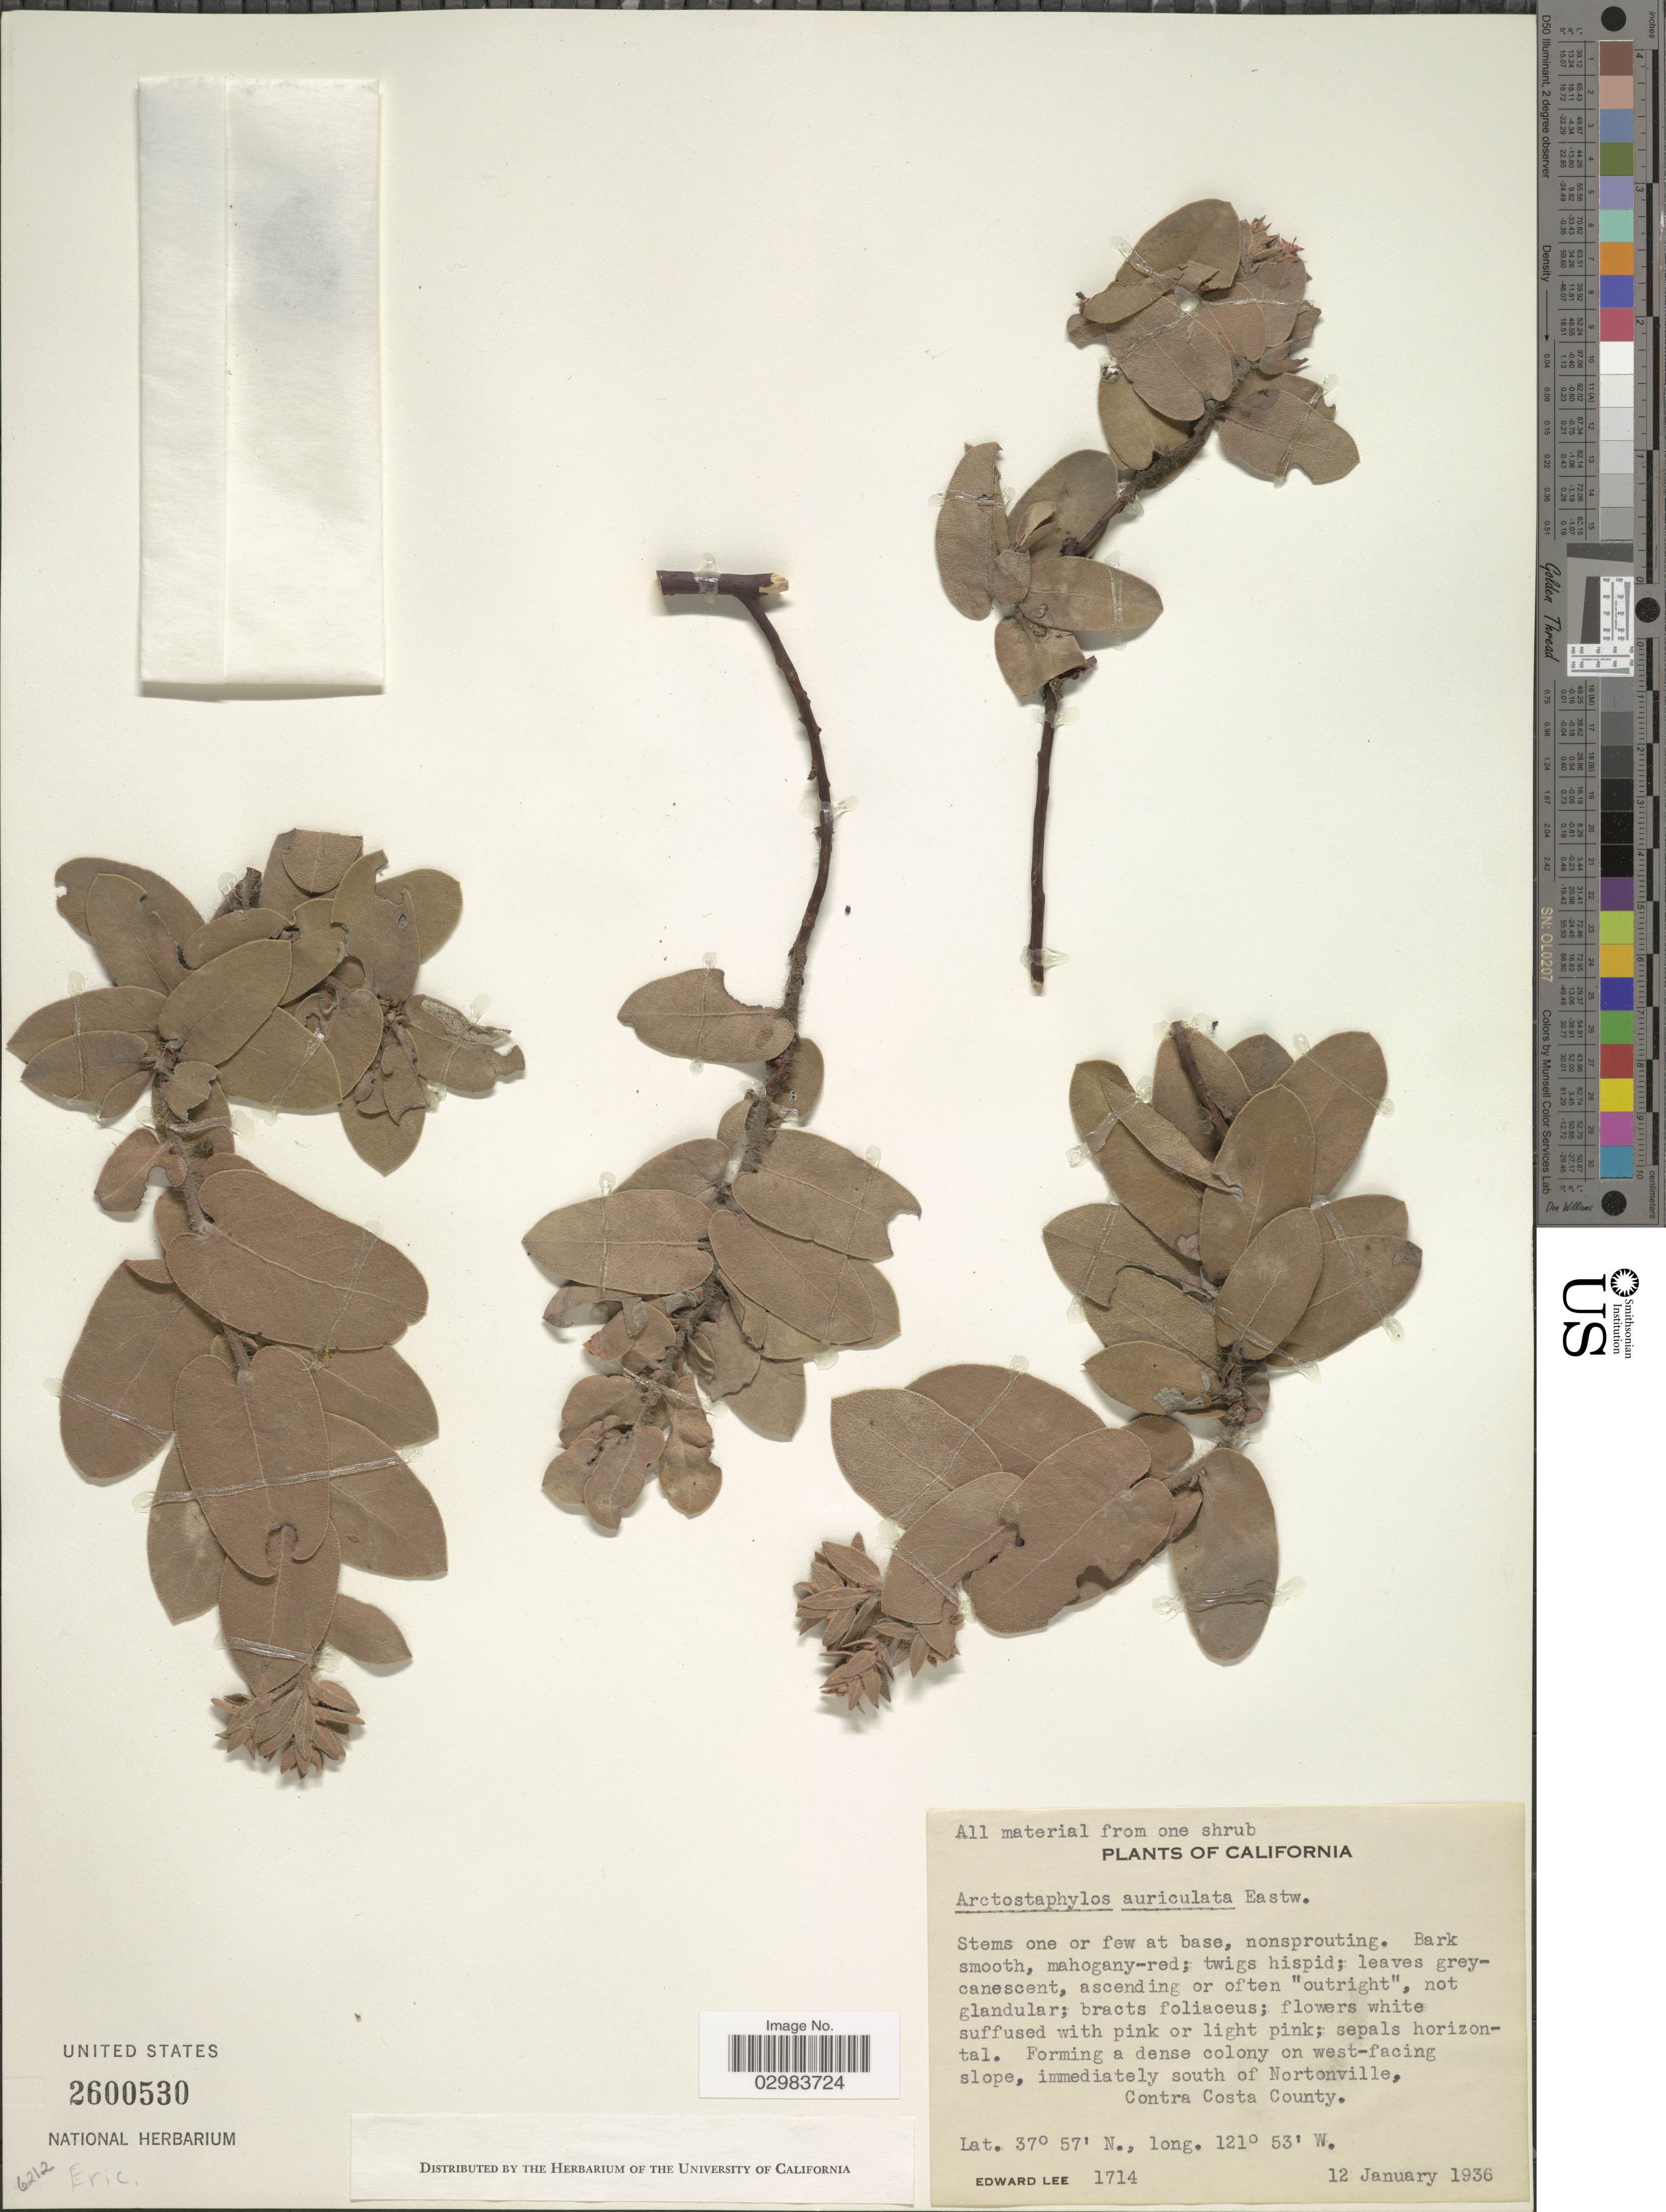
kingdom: Plantae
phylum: Tracheophyta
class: Magnoliopsida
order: Ericales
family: Ericaceae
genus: Arctostaphylos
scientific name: Arctostaphylos auriculata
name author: Eastw.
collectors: E. Lee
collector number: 1714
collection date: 1936-01-12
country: United States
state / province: California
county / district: Contra Costa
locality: Forming a dense colony on west-facing slope, immediately south of Nortonville, Contra Costa County.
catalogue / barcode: US 2600530